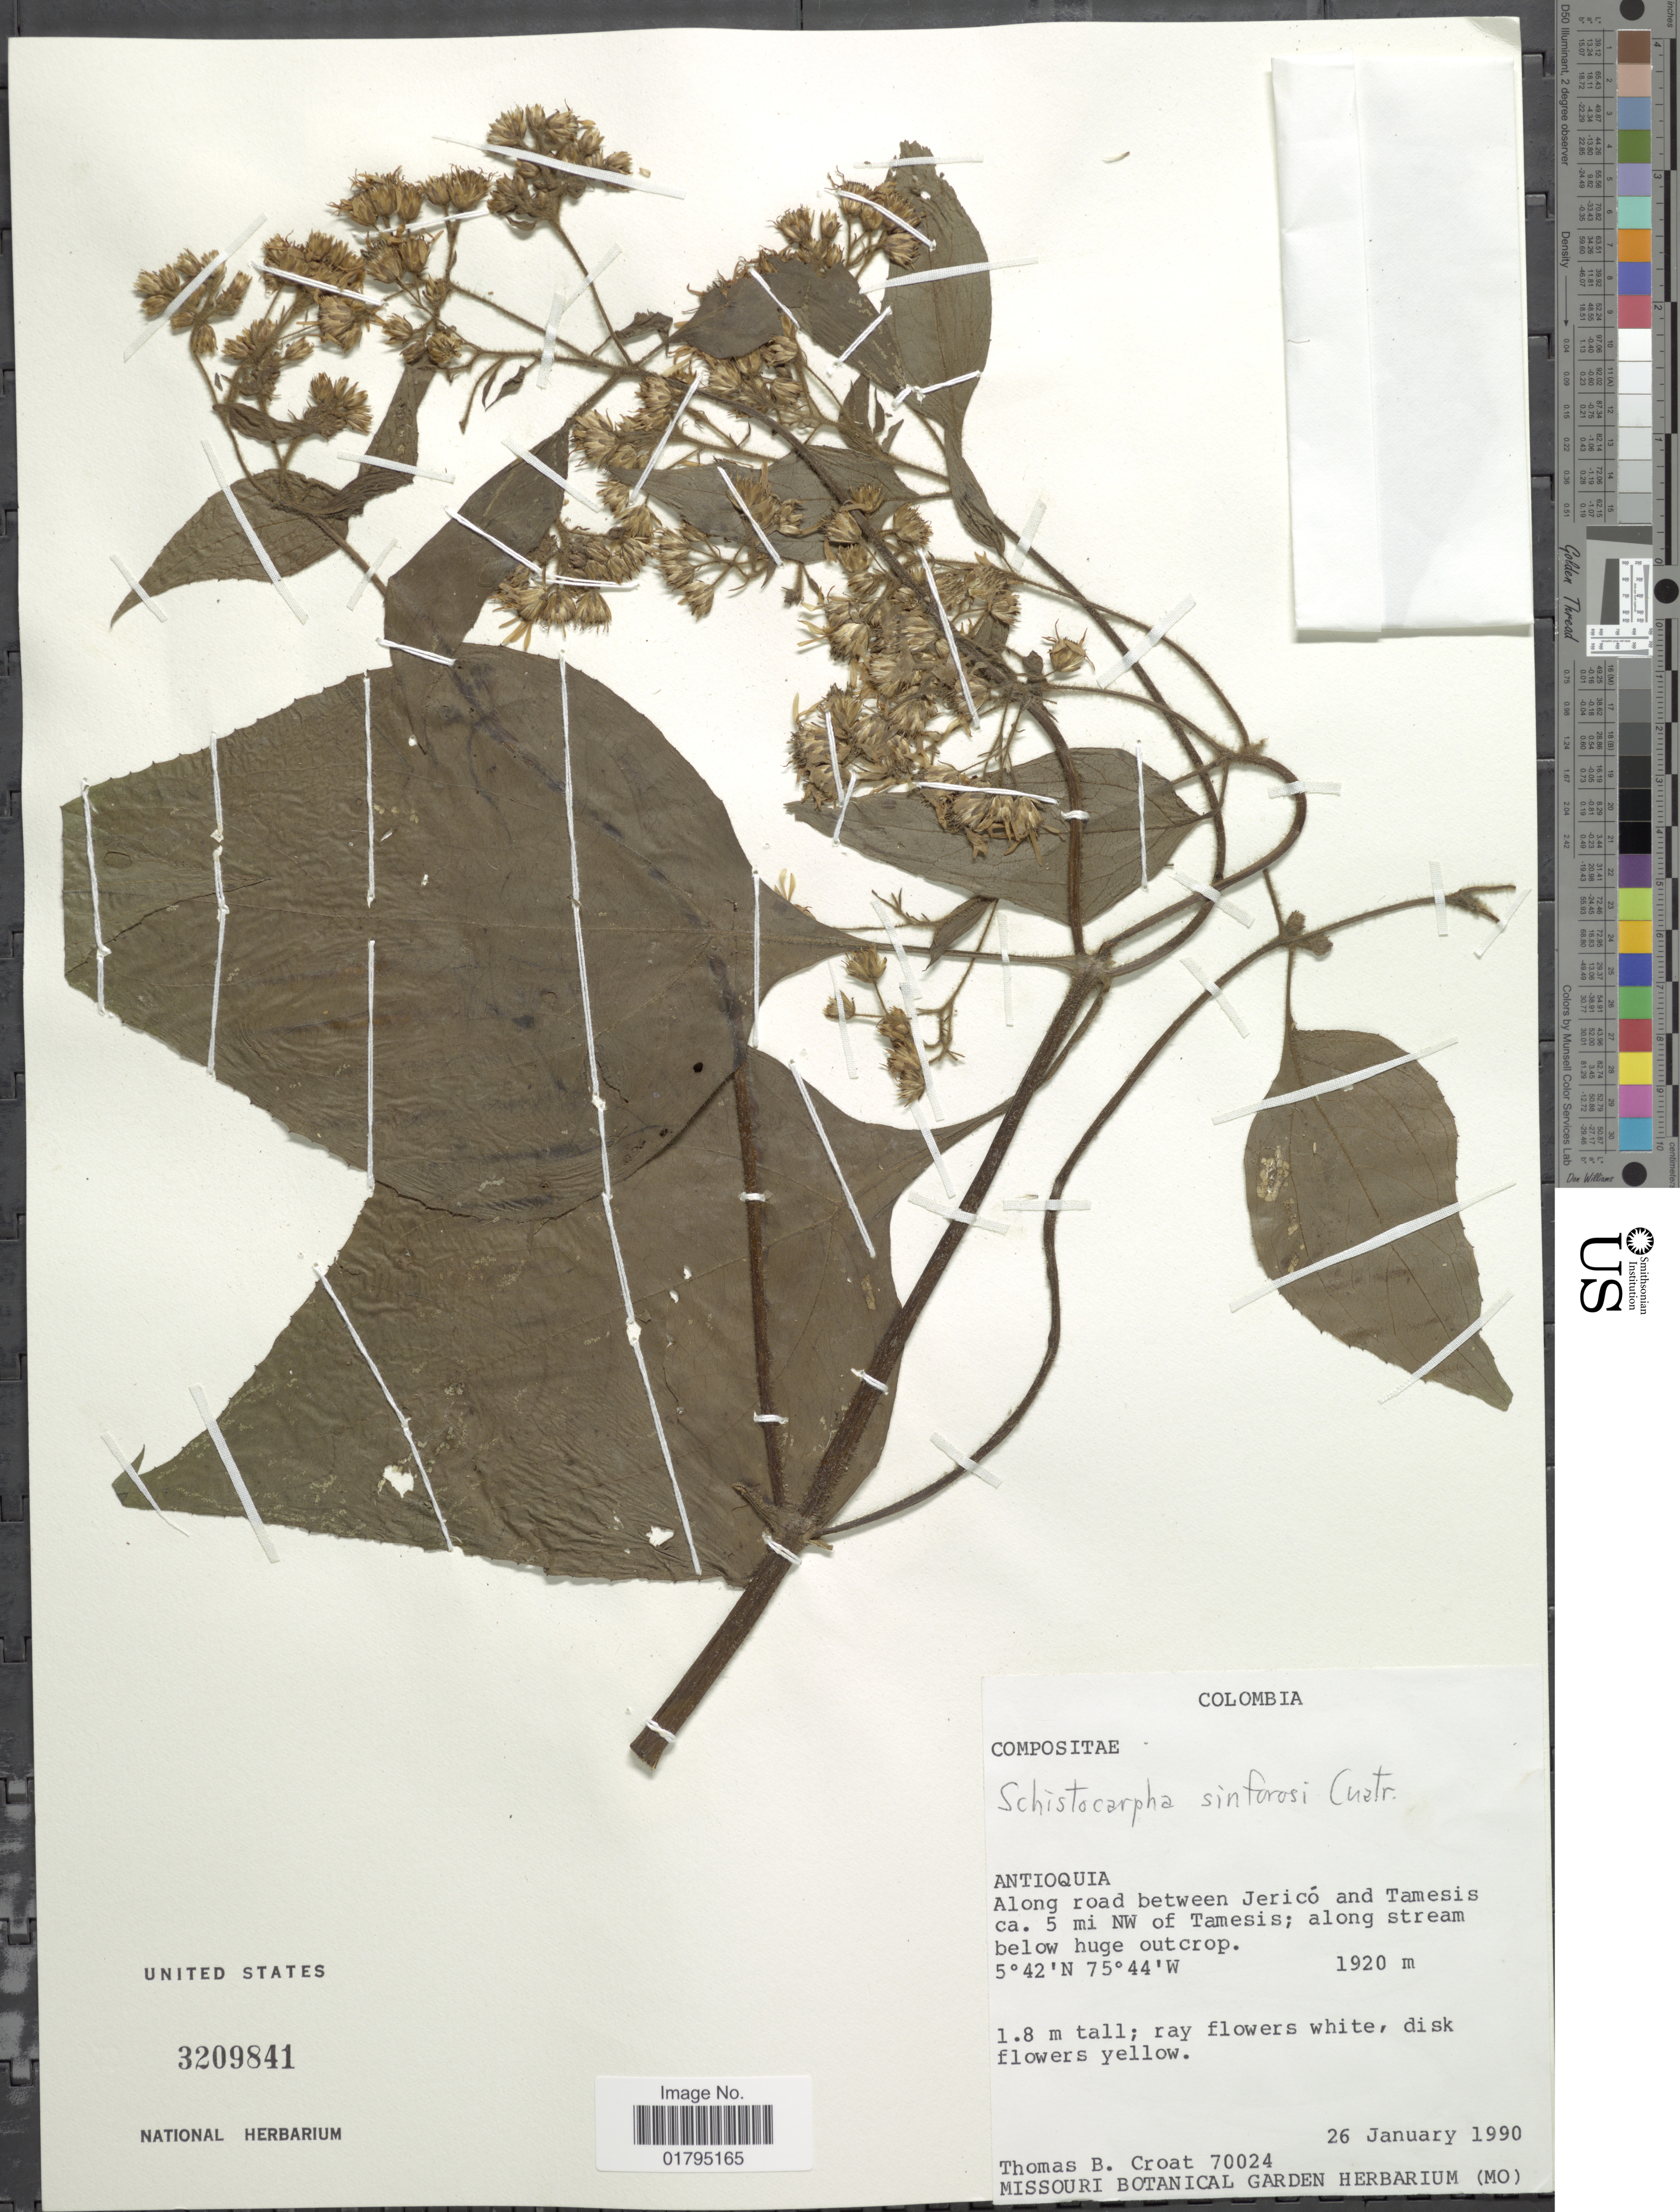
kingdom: Plantae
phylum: Tracheophyta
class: Magnoliopsida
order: Asterales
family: Asteraceae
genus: Schistocarpha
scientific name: Schistocarpha sinforosii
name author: Cuatrec.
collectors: T. B. Croat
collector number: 70024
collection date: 1990-01-26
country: Colombia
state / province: Antioquia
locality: Antoquia, Along road between Jerico and Tamesis ca. 5 mi. NW of Tamesis; along stream below huge outcrop.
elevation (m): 1920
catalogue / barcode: US 3209841